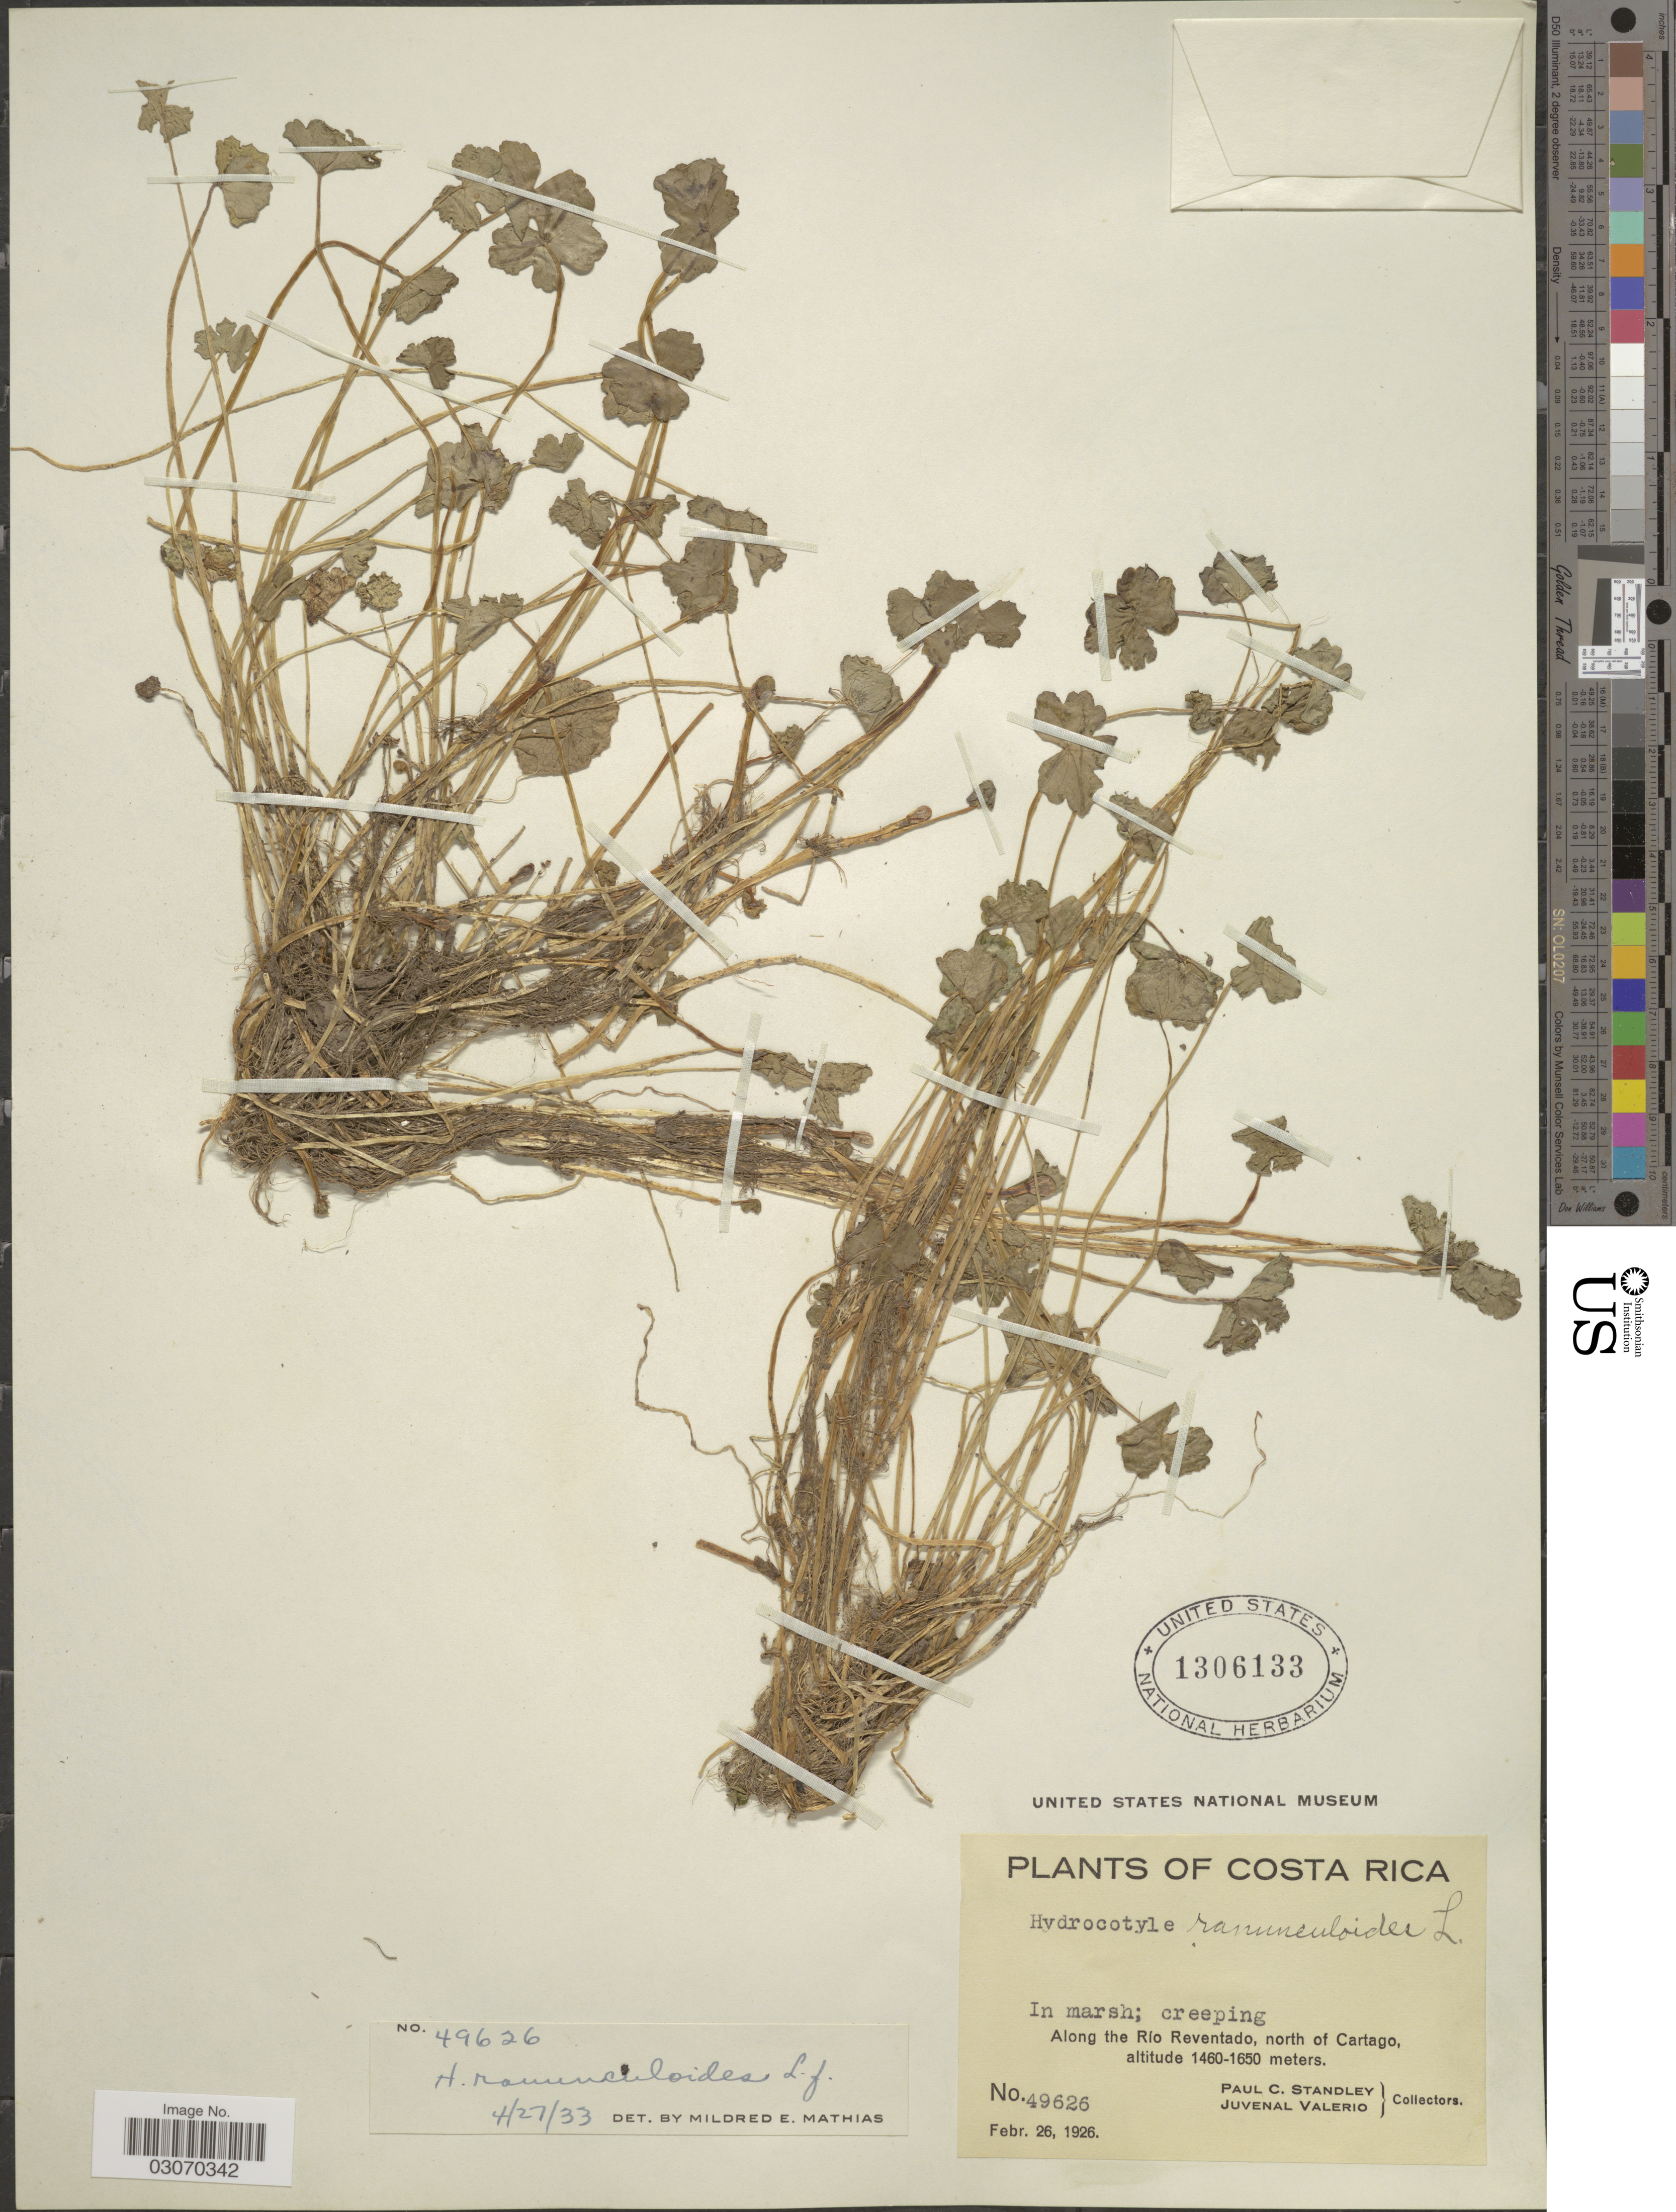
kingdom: Plantae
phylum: Tracheophyta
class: Magnoliopsida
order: Apiales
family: Araliaceae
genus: Hydrocotyle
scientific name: Hydrocotyle ranunculoides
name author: L. f.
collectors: P. C. Standley & J. Valerio R.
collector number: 49626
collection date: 1926-02-26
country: Costa Rica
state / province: Cartago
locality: Along the Río Reventado, north of Cartago.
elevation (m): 1460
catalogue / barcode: US 1306133